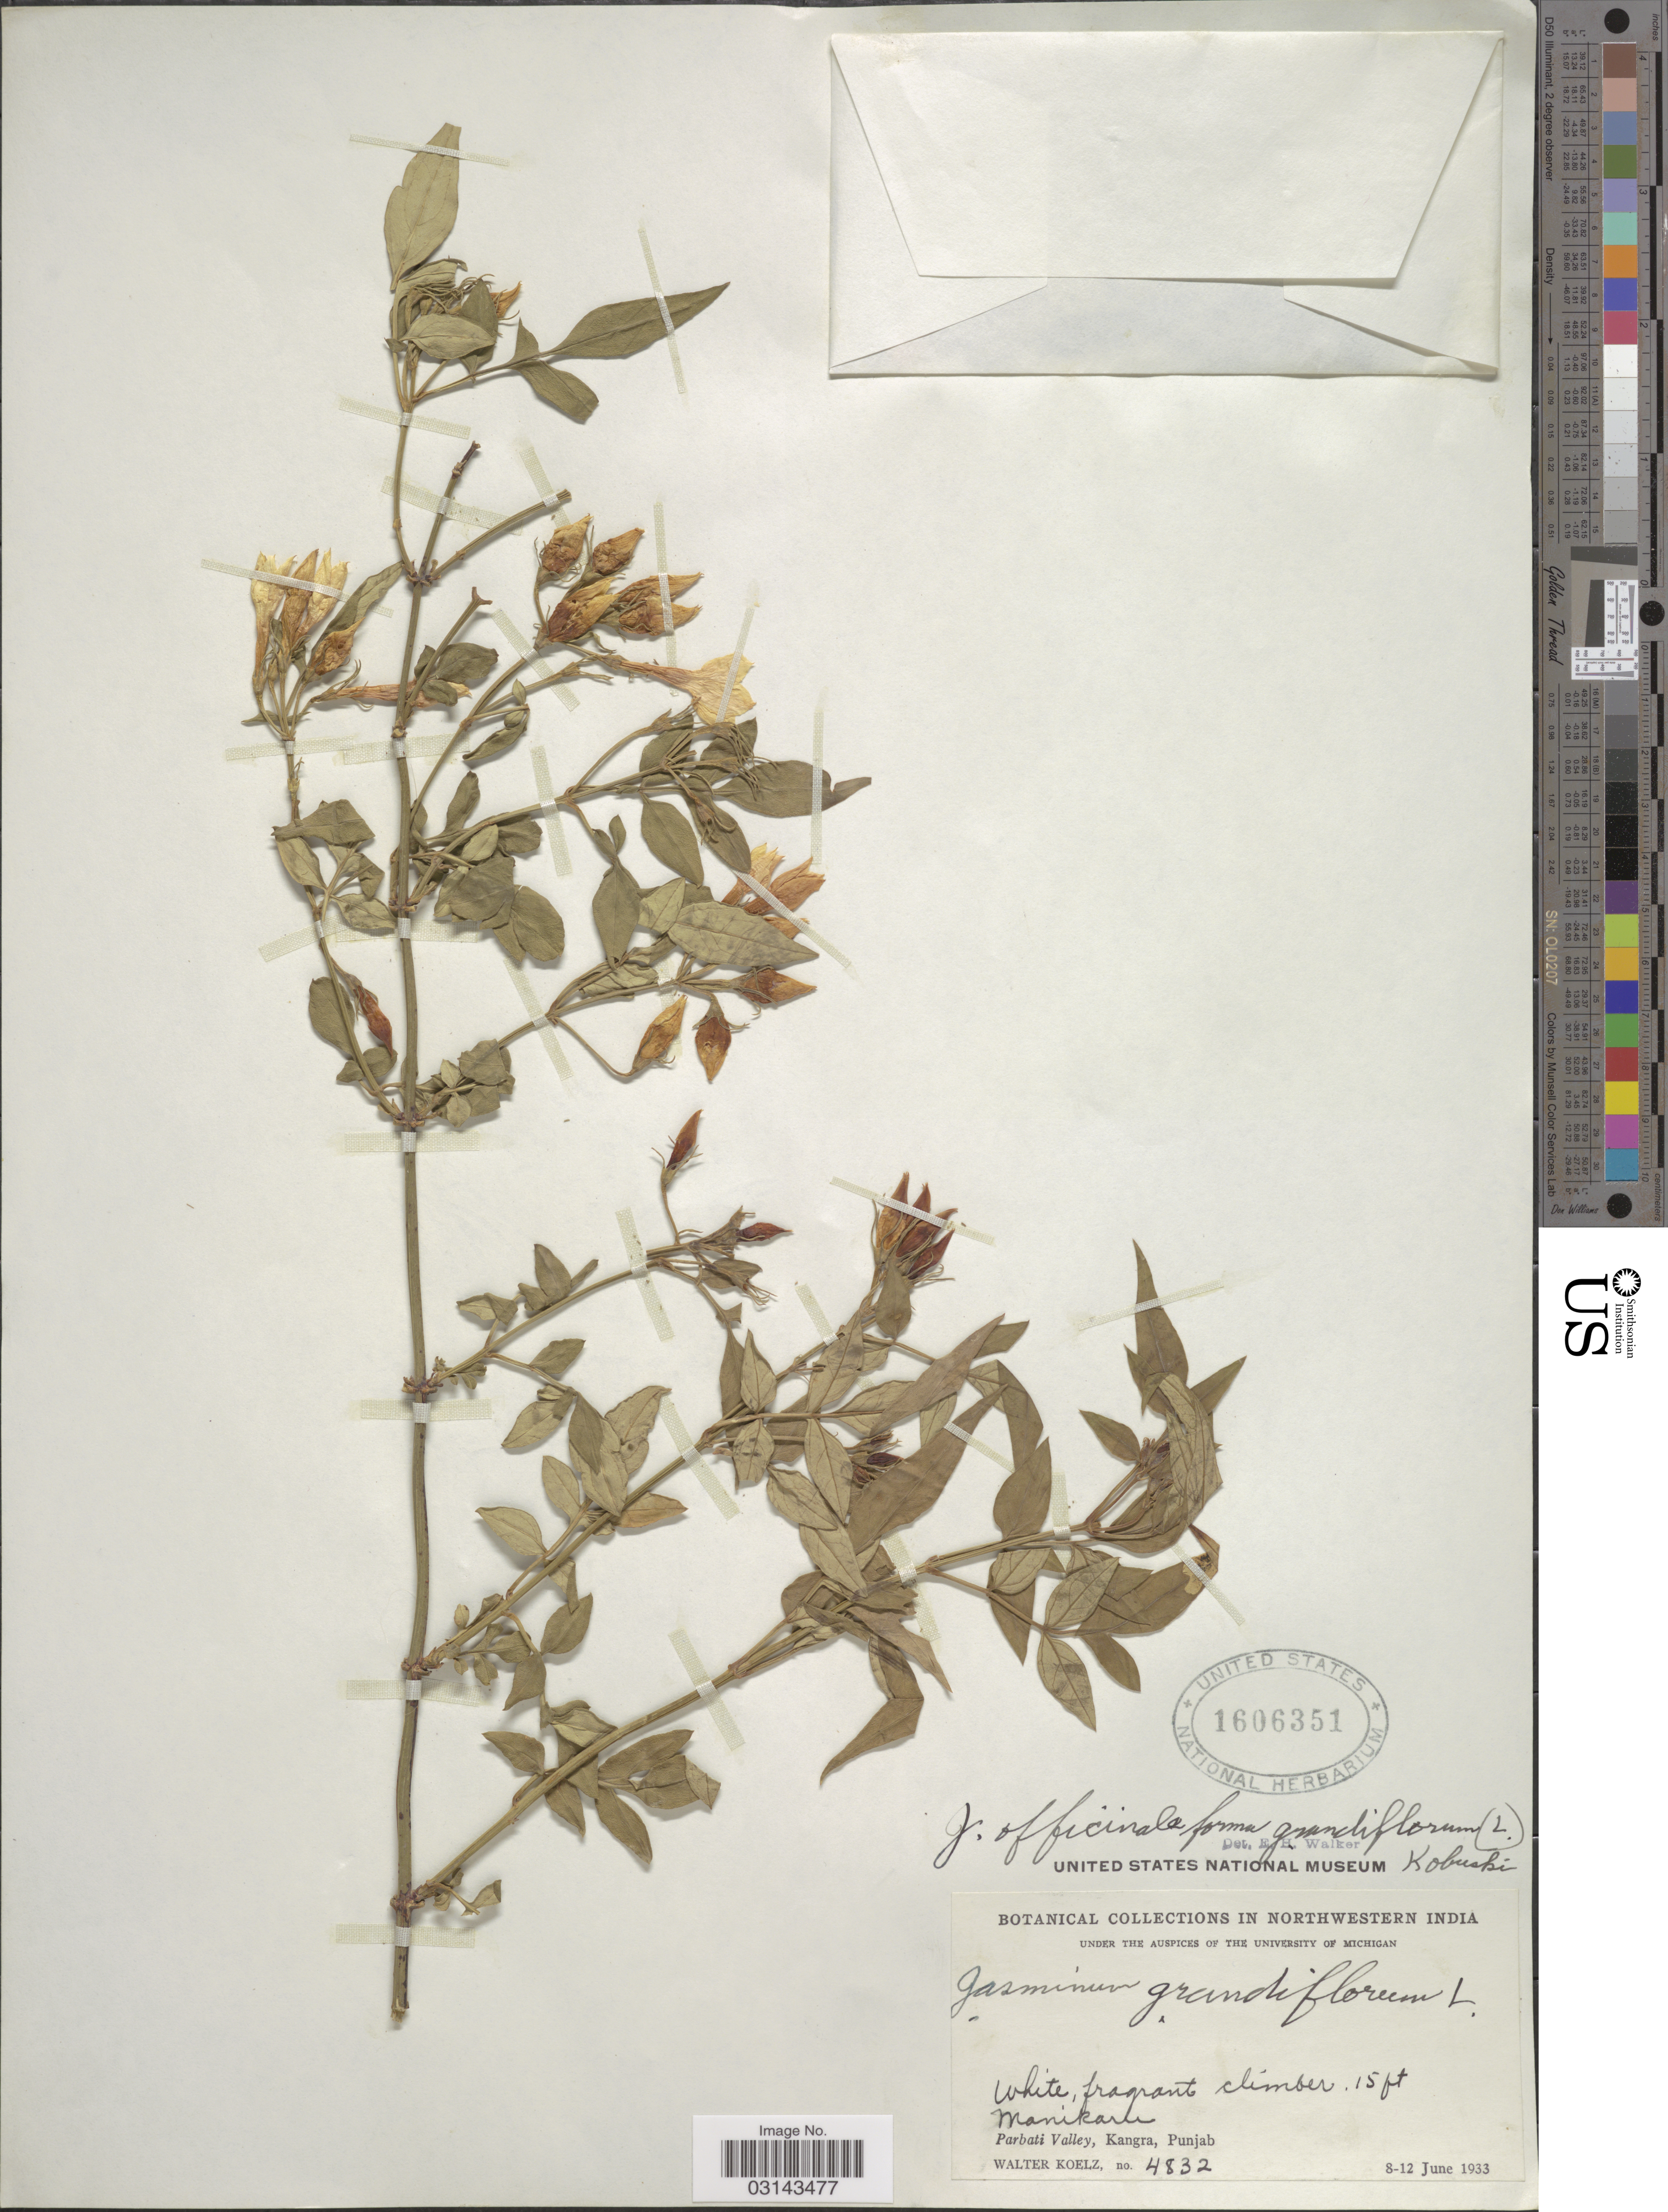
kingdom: Plantae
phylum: Tracheophyta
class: Magnoliopsida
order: Lamiales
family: Oleaceae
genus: Jasminum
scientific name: Jasminum officinale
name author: L.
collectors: W. N. Koelz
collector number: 4832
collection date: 1933-06-08/1933-06-12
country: India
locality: Northwestern India. Manikaru. Parbati Valley, Kangra.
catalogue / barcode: US 1606351